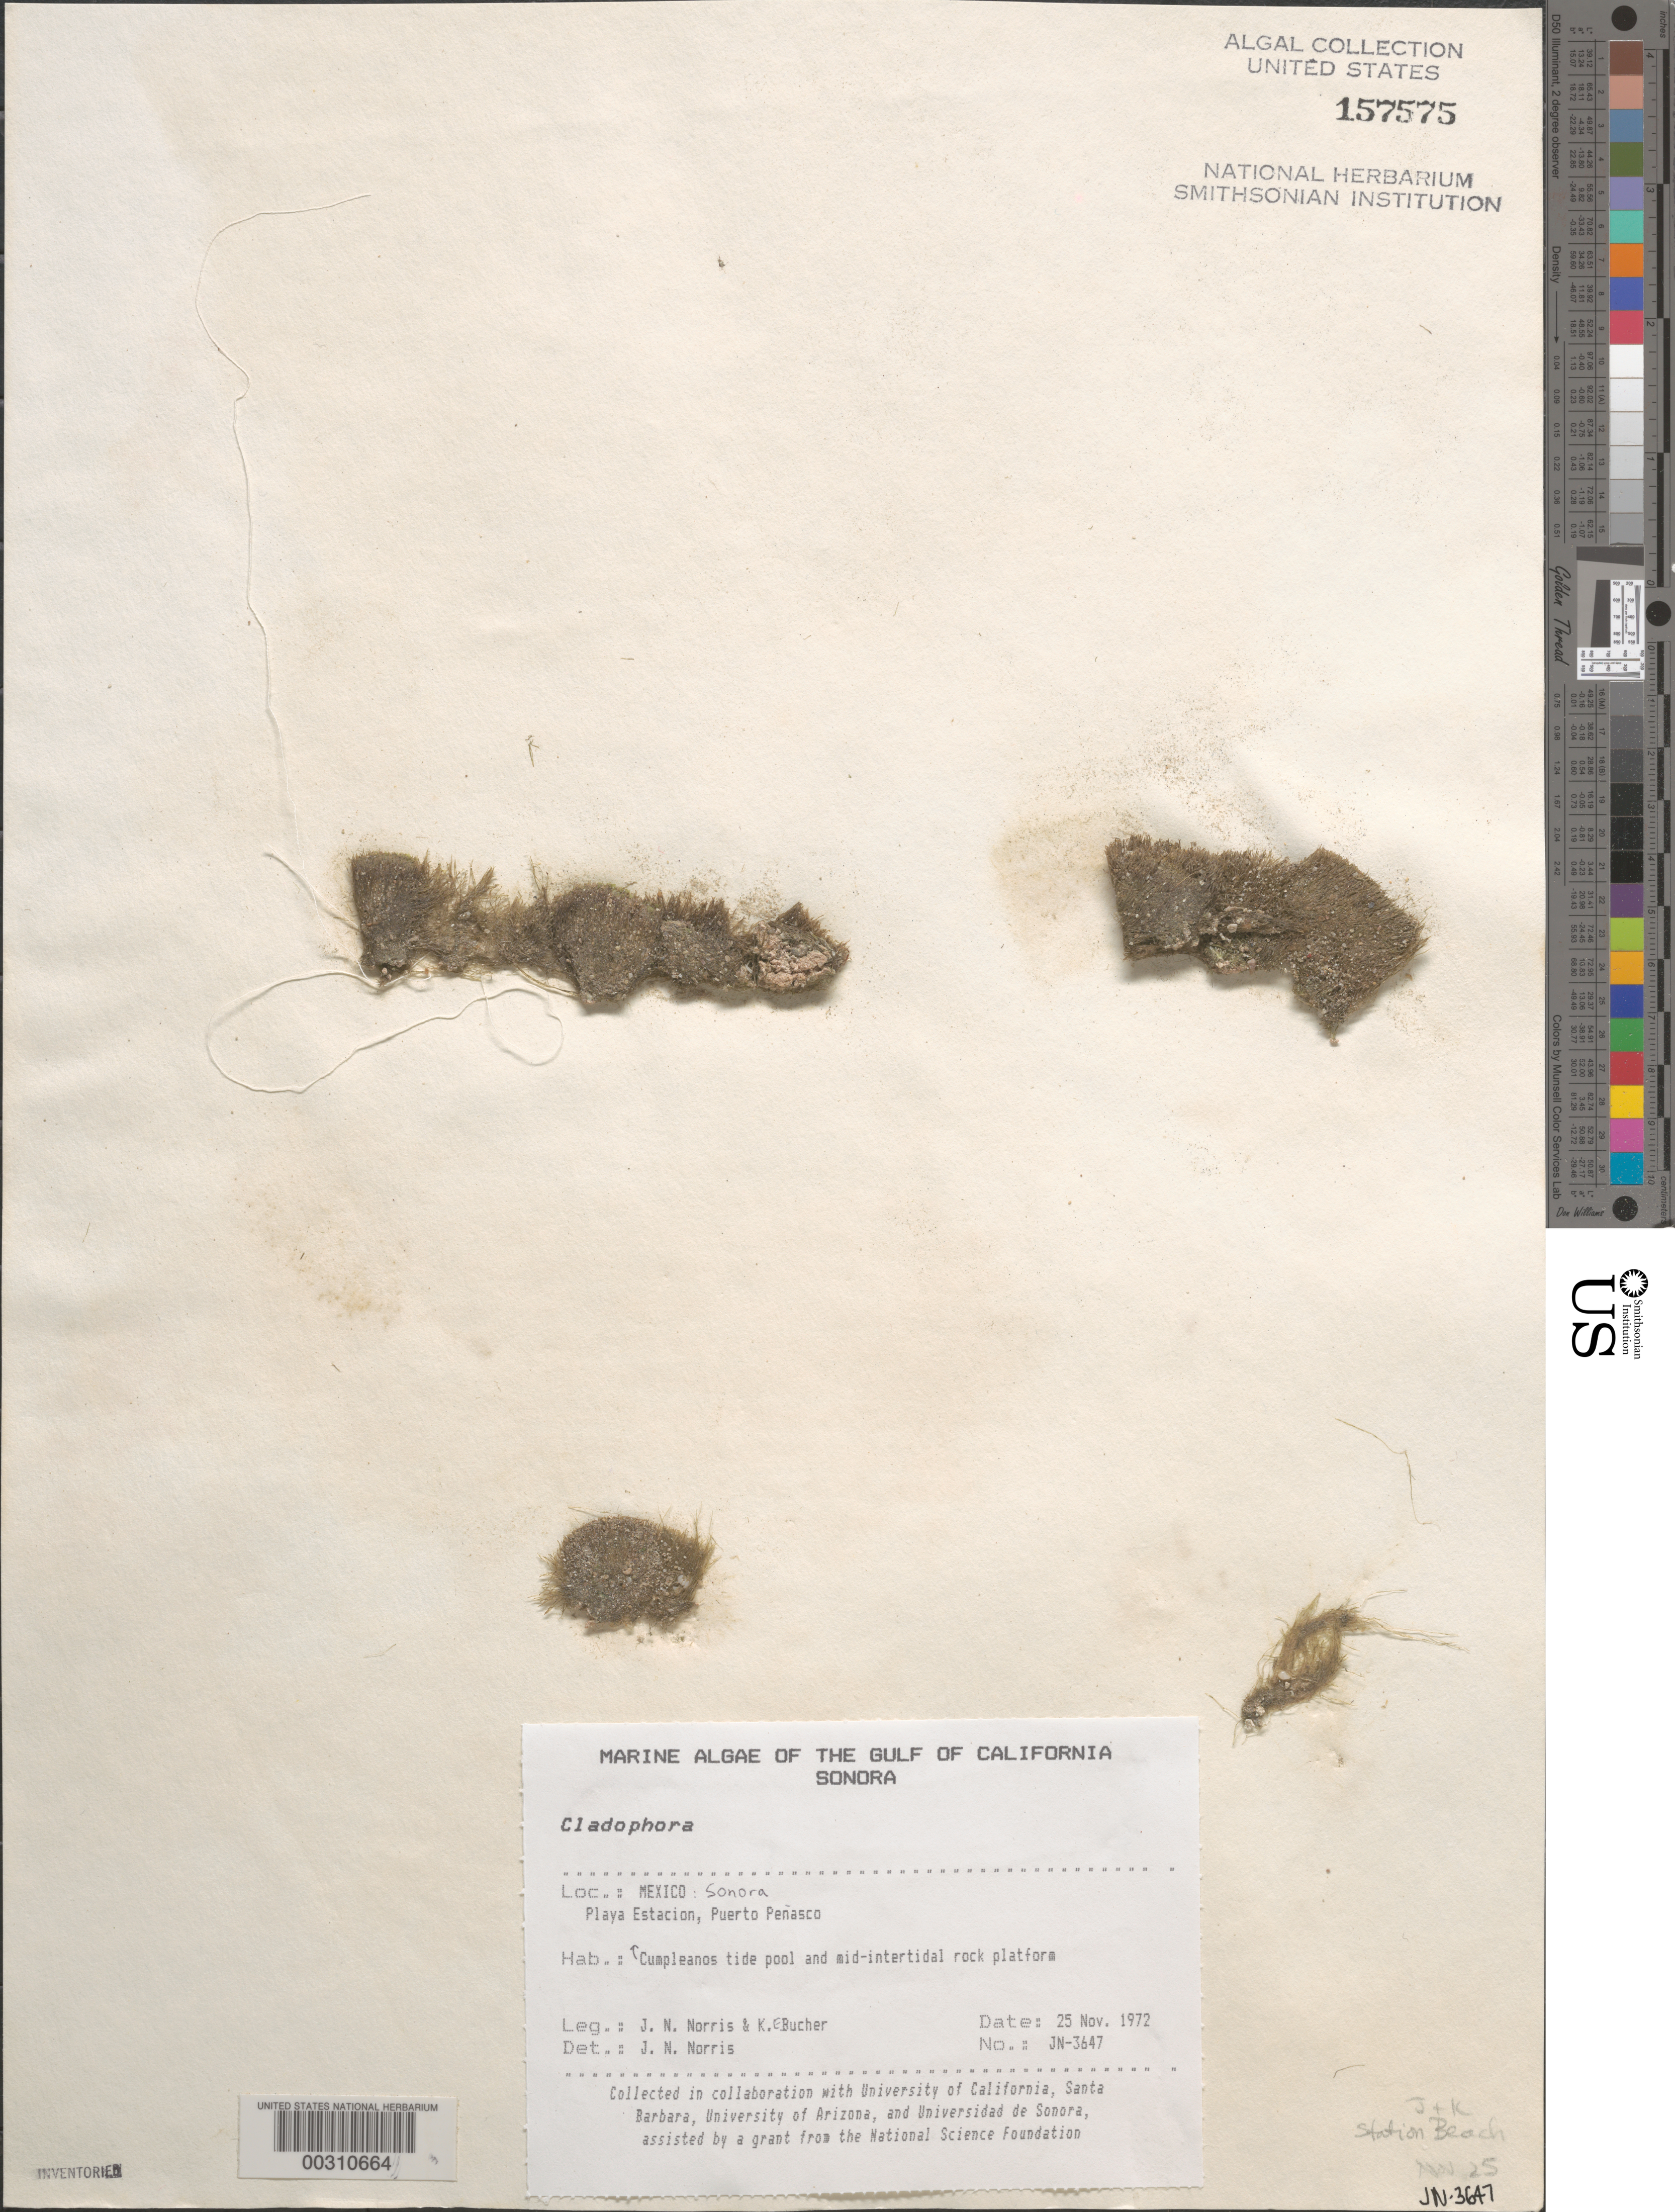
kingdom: Plantae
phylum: Chlorophyta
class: Ulvophyceae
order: Cladophorales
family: Cladophoraceae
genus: Cladophora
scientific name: Cladophora sp.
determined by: Norris, James N.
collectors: J. N. Norris & K. E. Bucher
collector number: JN-3647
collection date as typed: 25 Nov 1972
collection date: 1972-11-25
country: Mexico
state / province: Sonora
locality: Playa Estacion, Puerto Penasco, Cumpleanos tide pool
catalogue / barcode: US 157575